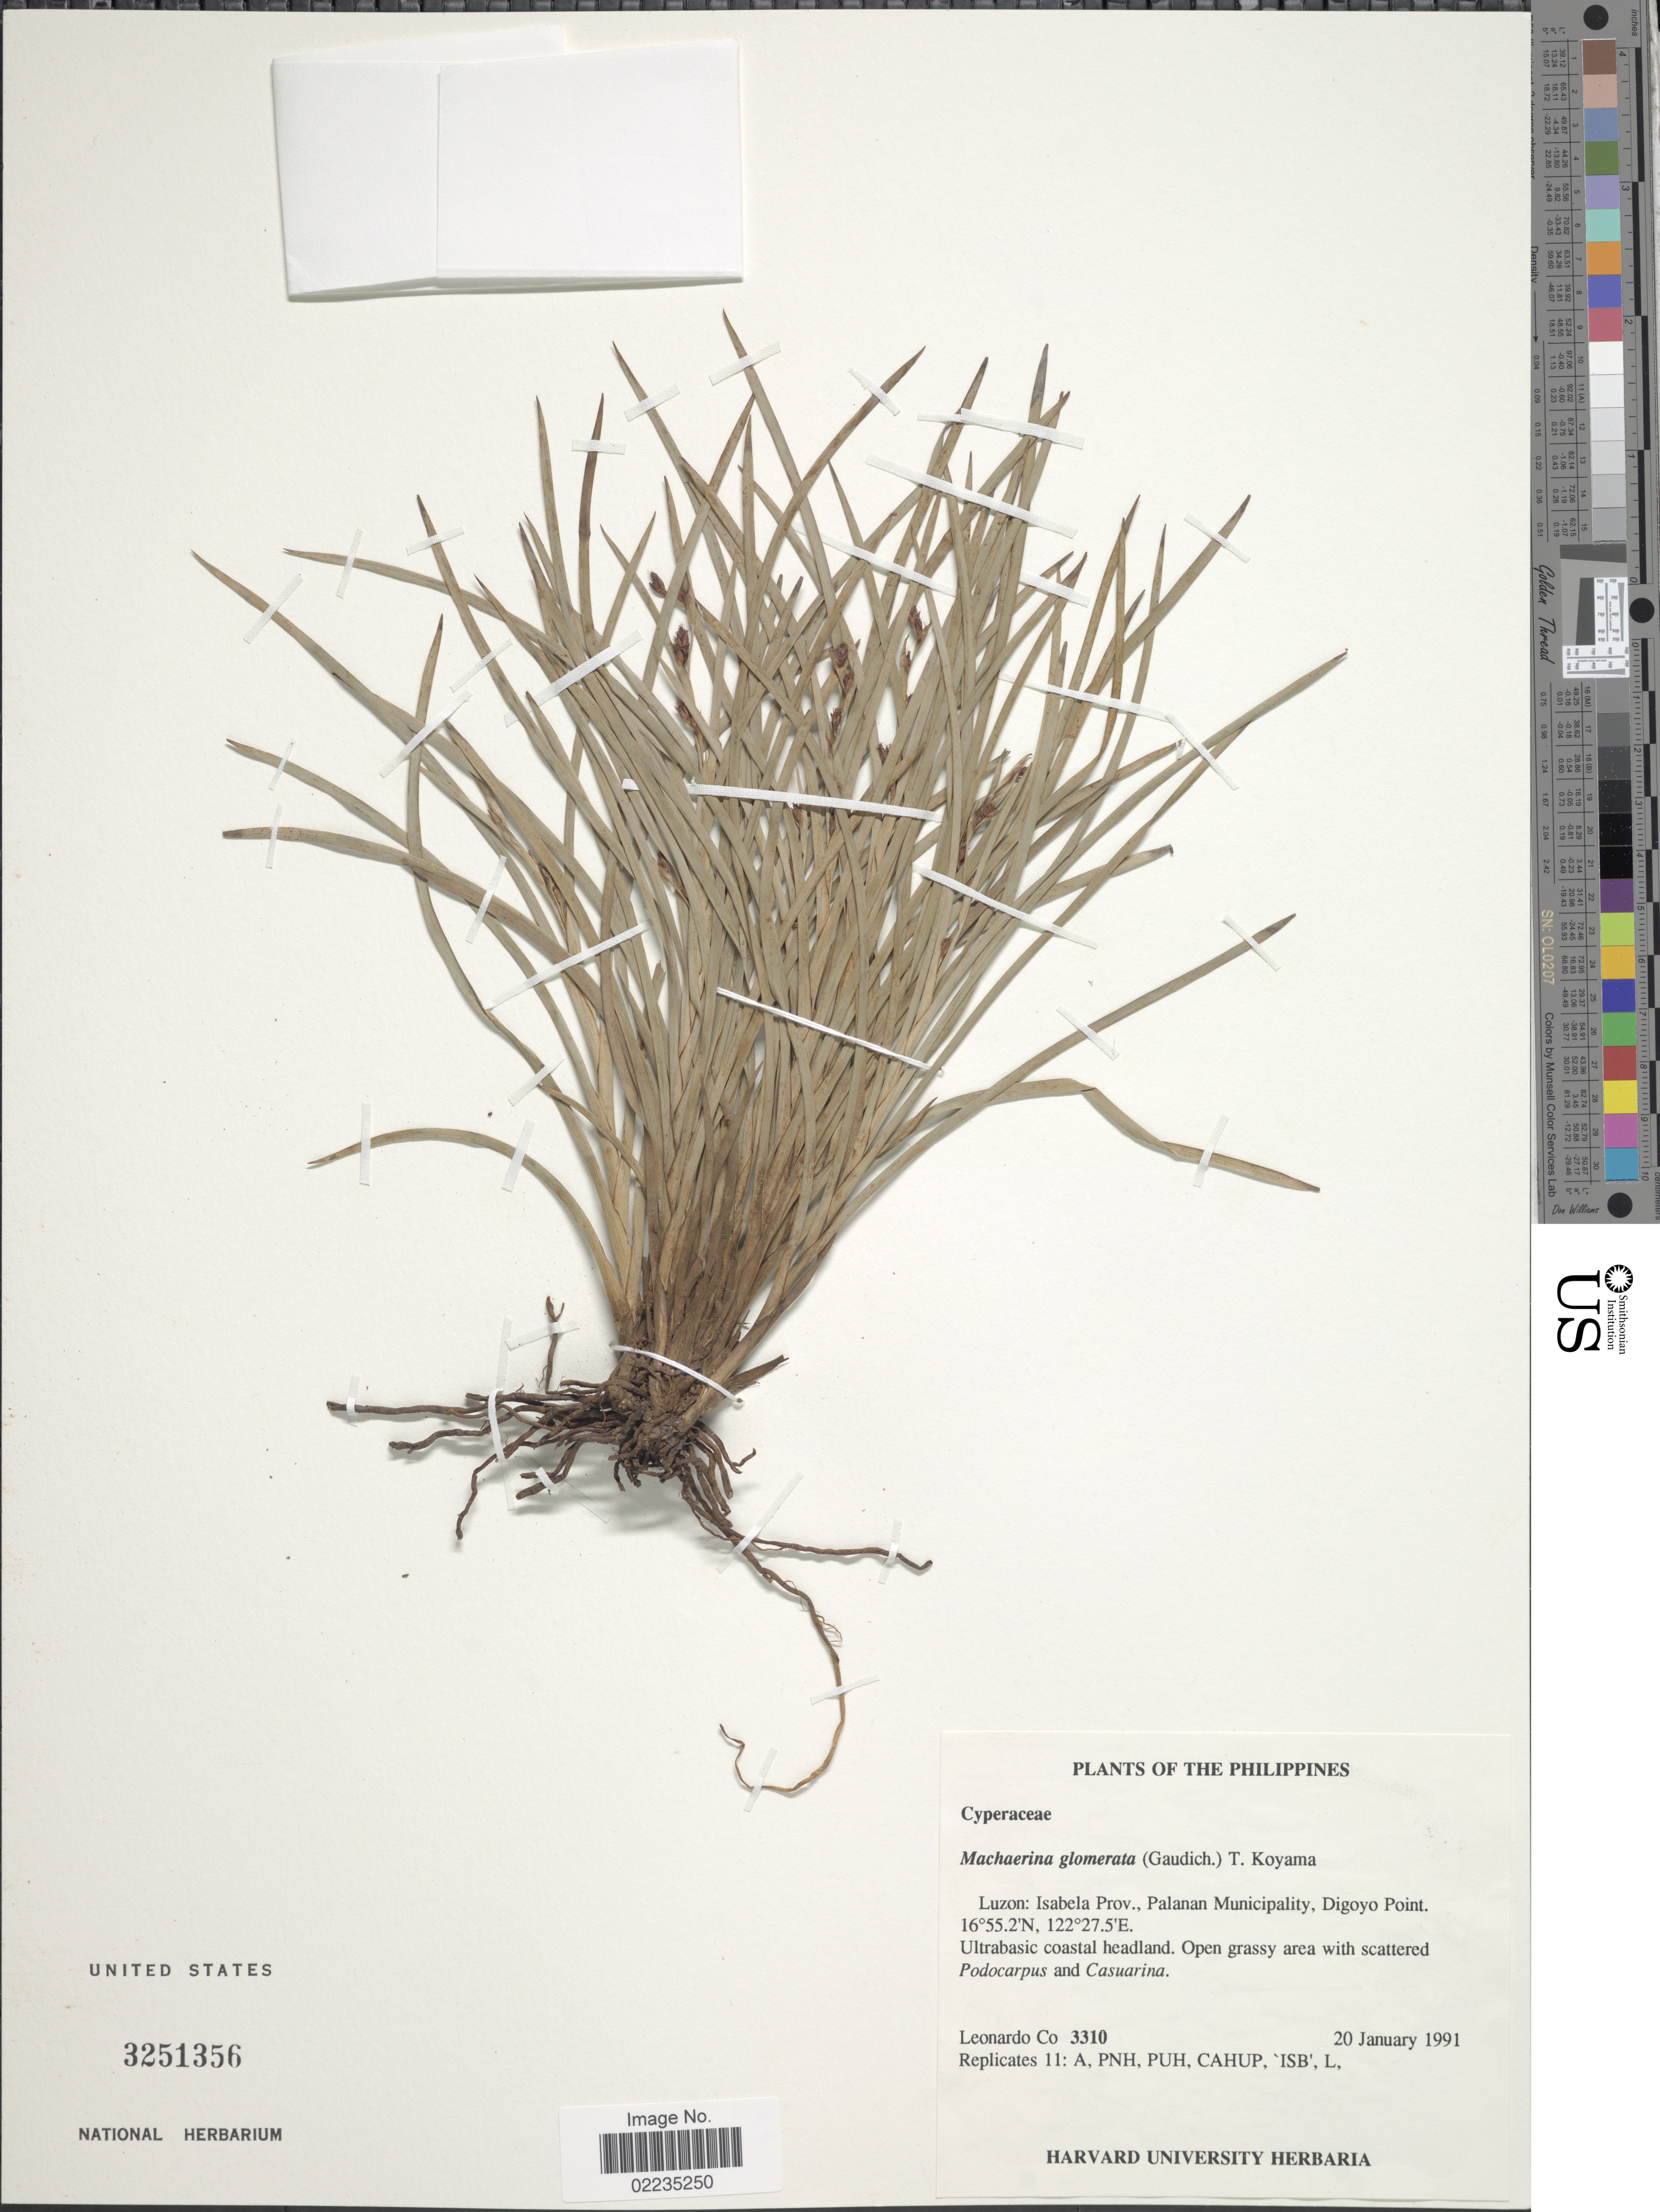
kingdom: Plantae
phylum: Tracheophyta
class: Liliopsida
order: Poales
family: Cyperaceae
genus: Machaerina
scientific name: Machaerina glomerata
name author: (Gaudich.) T. Koyama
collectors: L. Co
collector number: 3310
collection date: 1991-01-20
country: Philippines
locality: Luzon: Isabela Prov., Palanan Municipality, Digoyo Point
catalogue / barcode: US 3251356